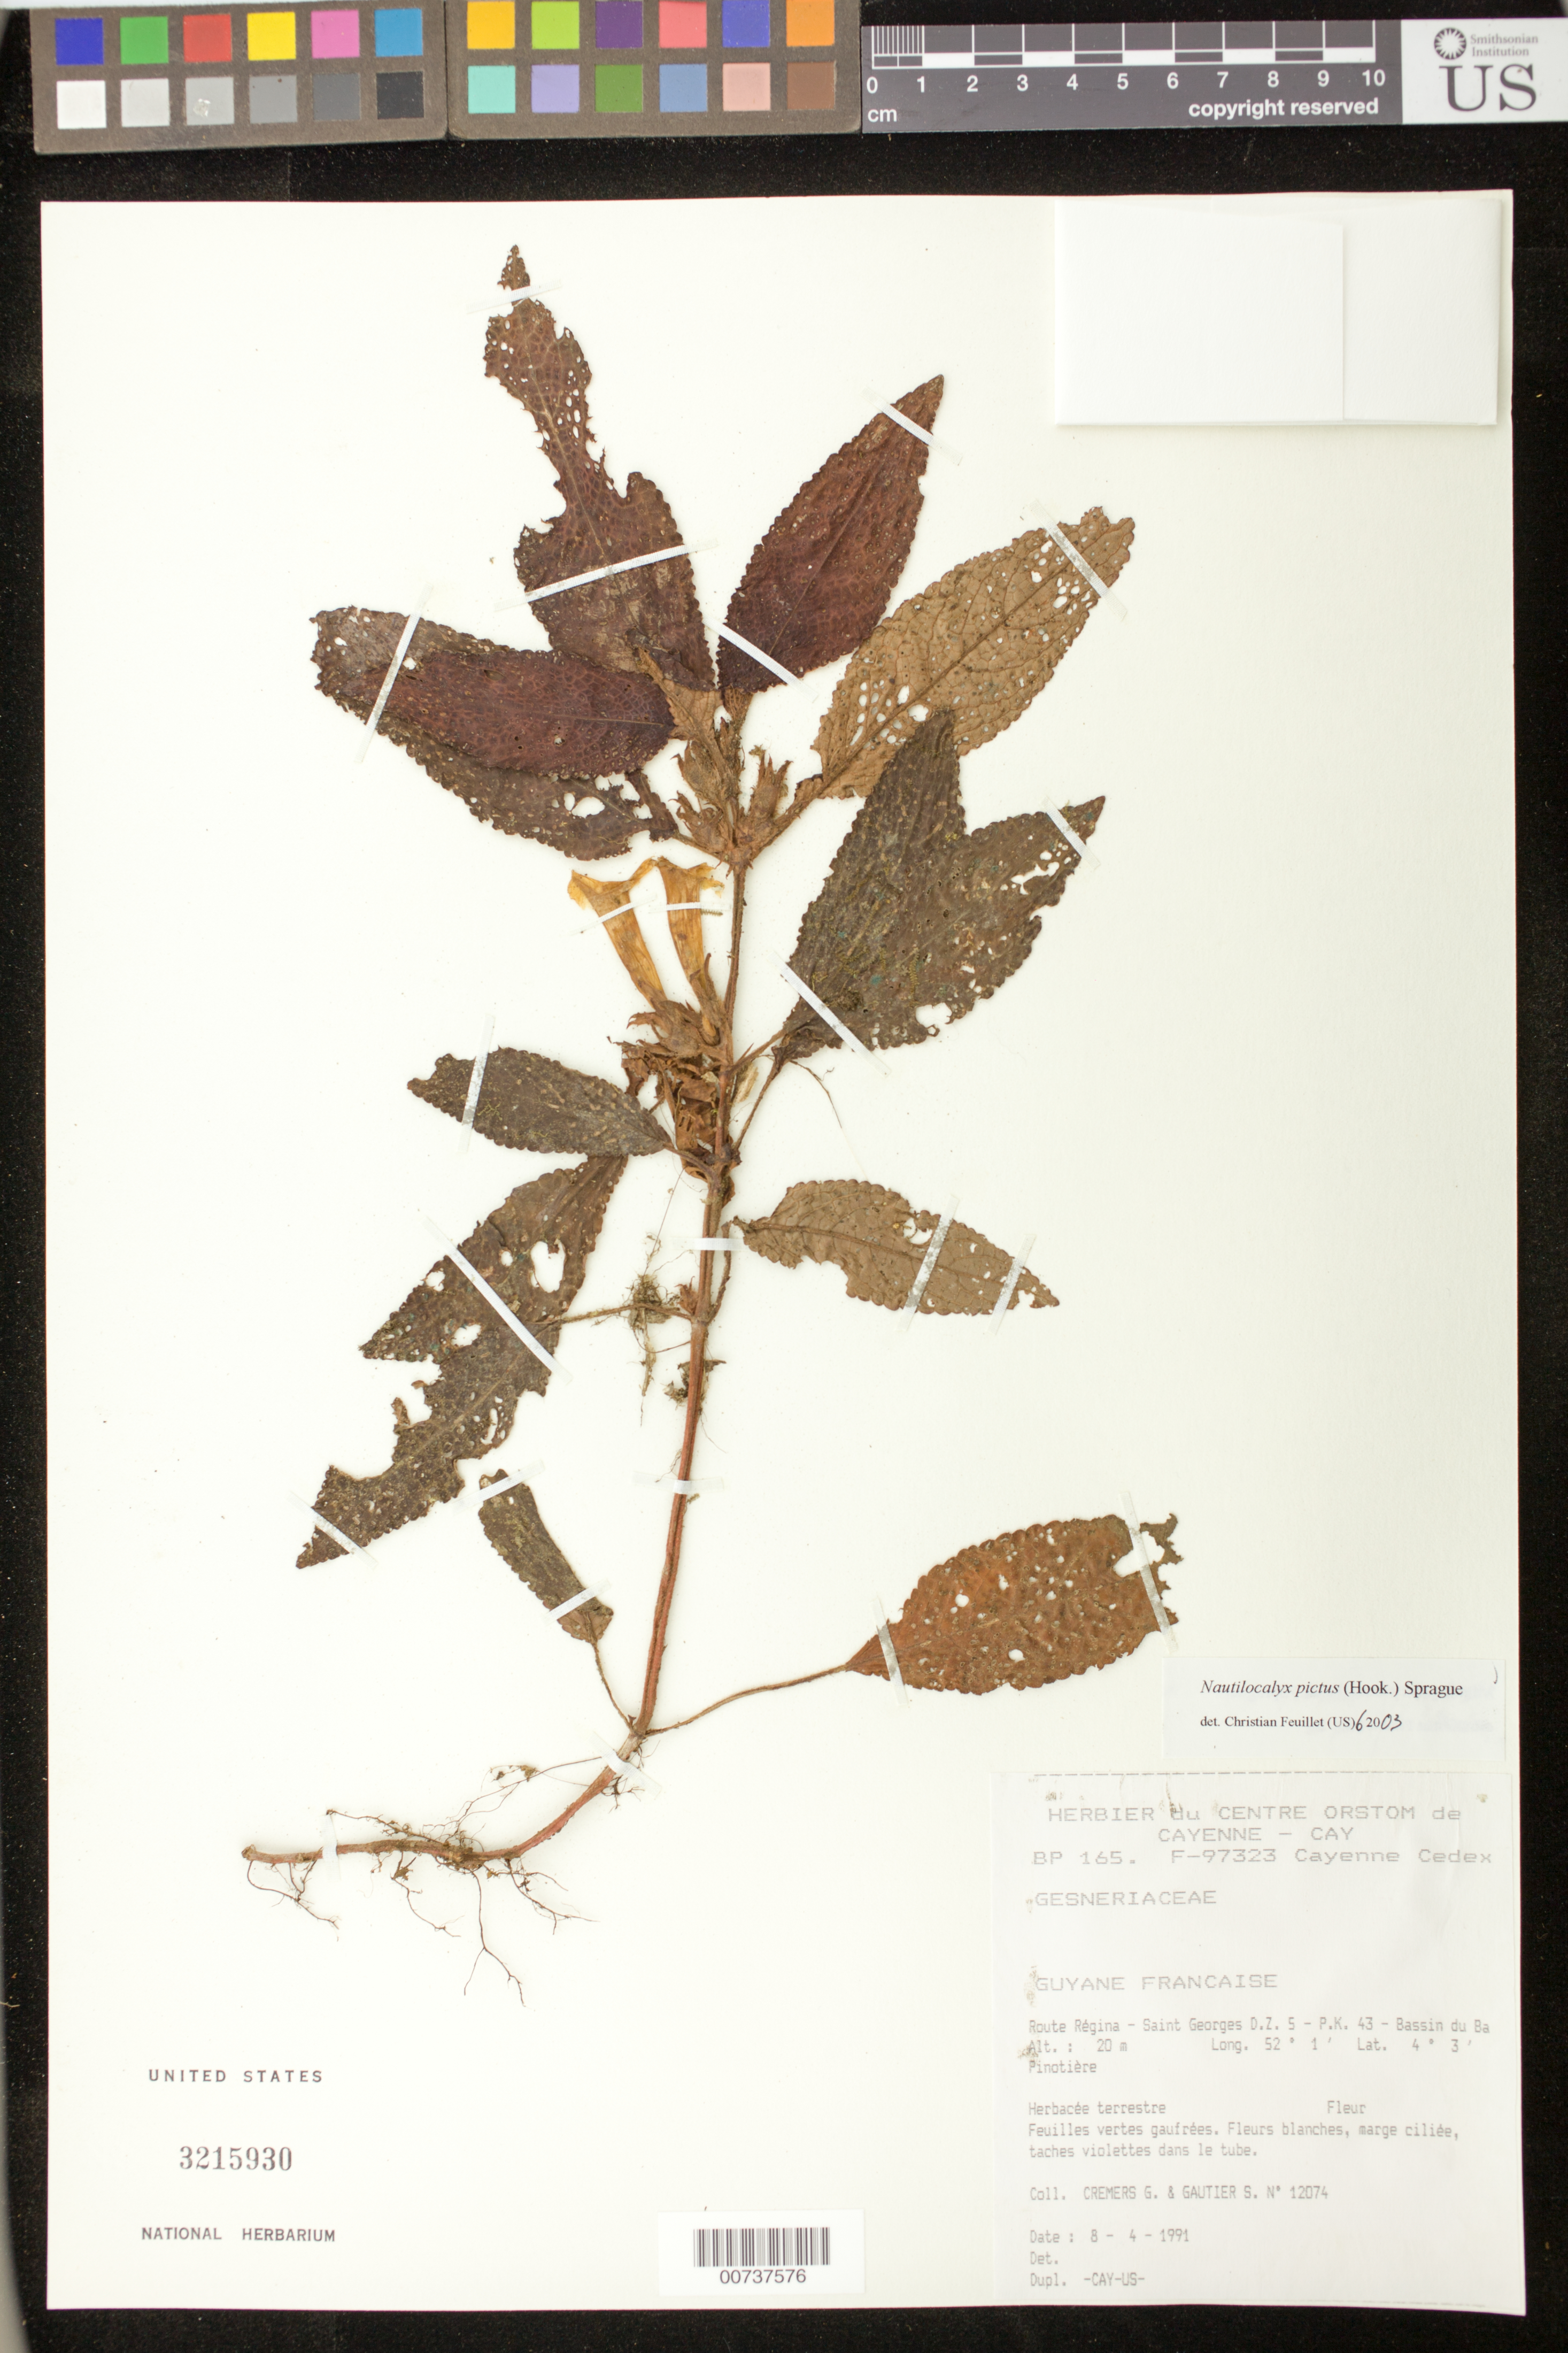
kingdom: Plantae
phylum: Tracheophyta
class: Magnoliopsida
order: Lamiales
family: Gesneriaceae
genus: Nautilocalyx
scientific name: Nautilocalyx pictus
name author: (Hook.) Sprague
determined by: Feuillet, C.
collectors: G. Cremers & S. Gautier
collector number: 12074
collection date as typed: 08 Apr 1991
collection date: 1991-04-08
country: French Guiana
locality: Route Régina - St. Georges D.Z. 5 - P.K. 43 - Bassin du Ba. . .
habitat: Pinotière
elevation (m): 20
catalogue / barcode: US 3215930